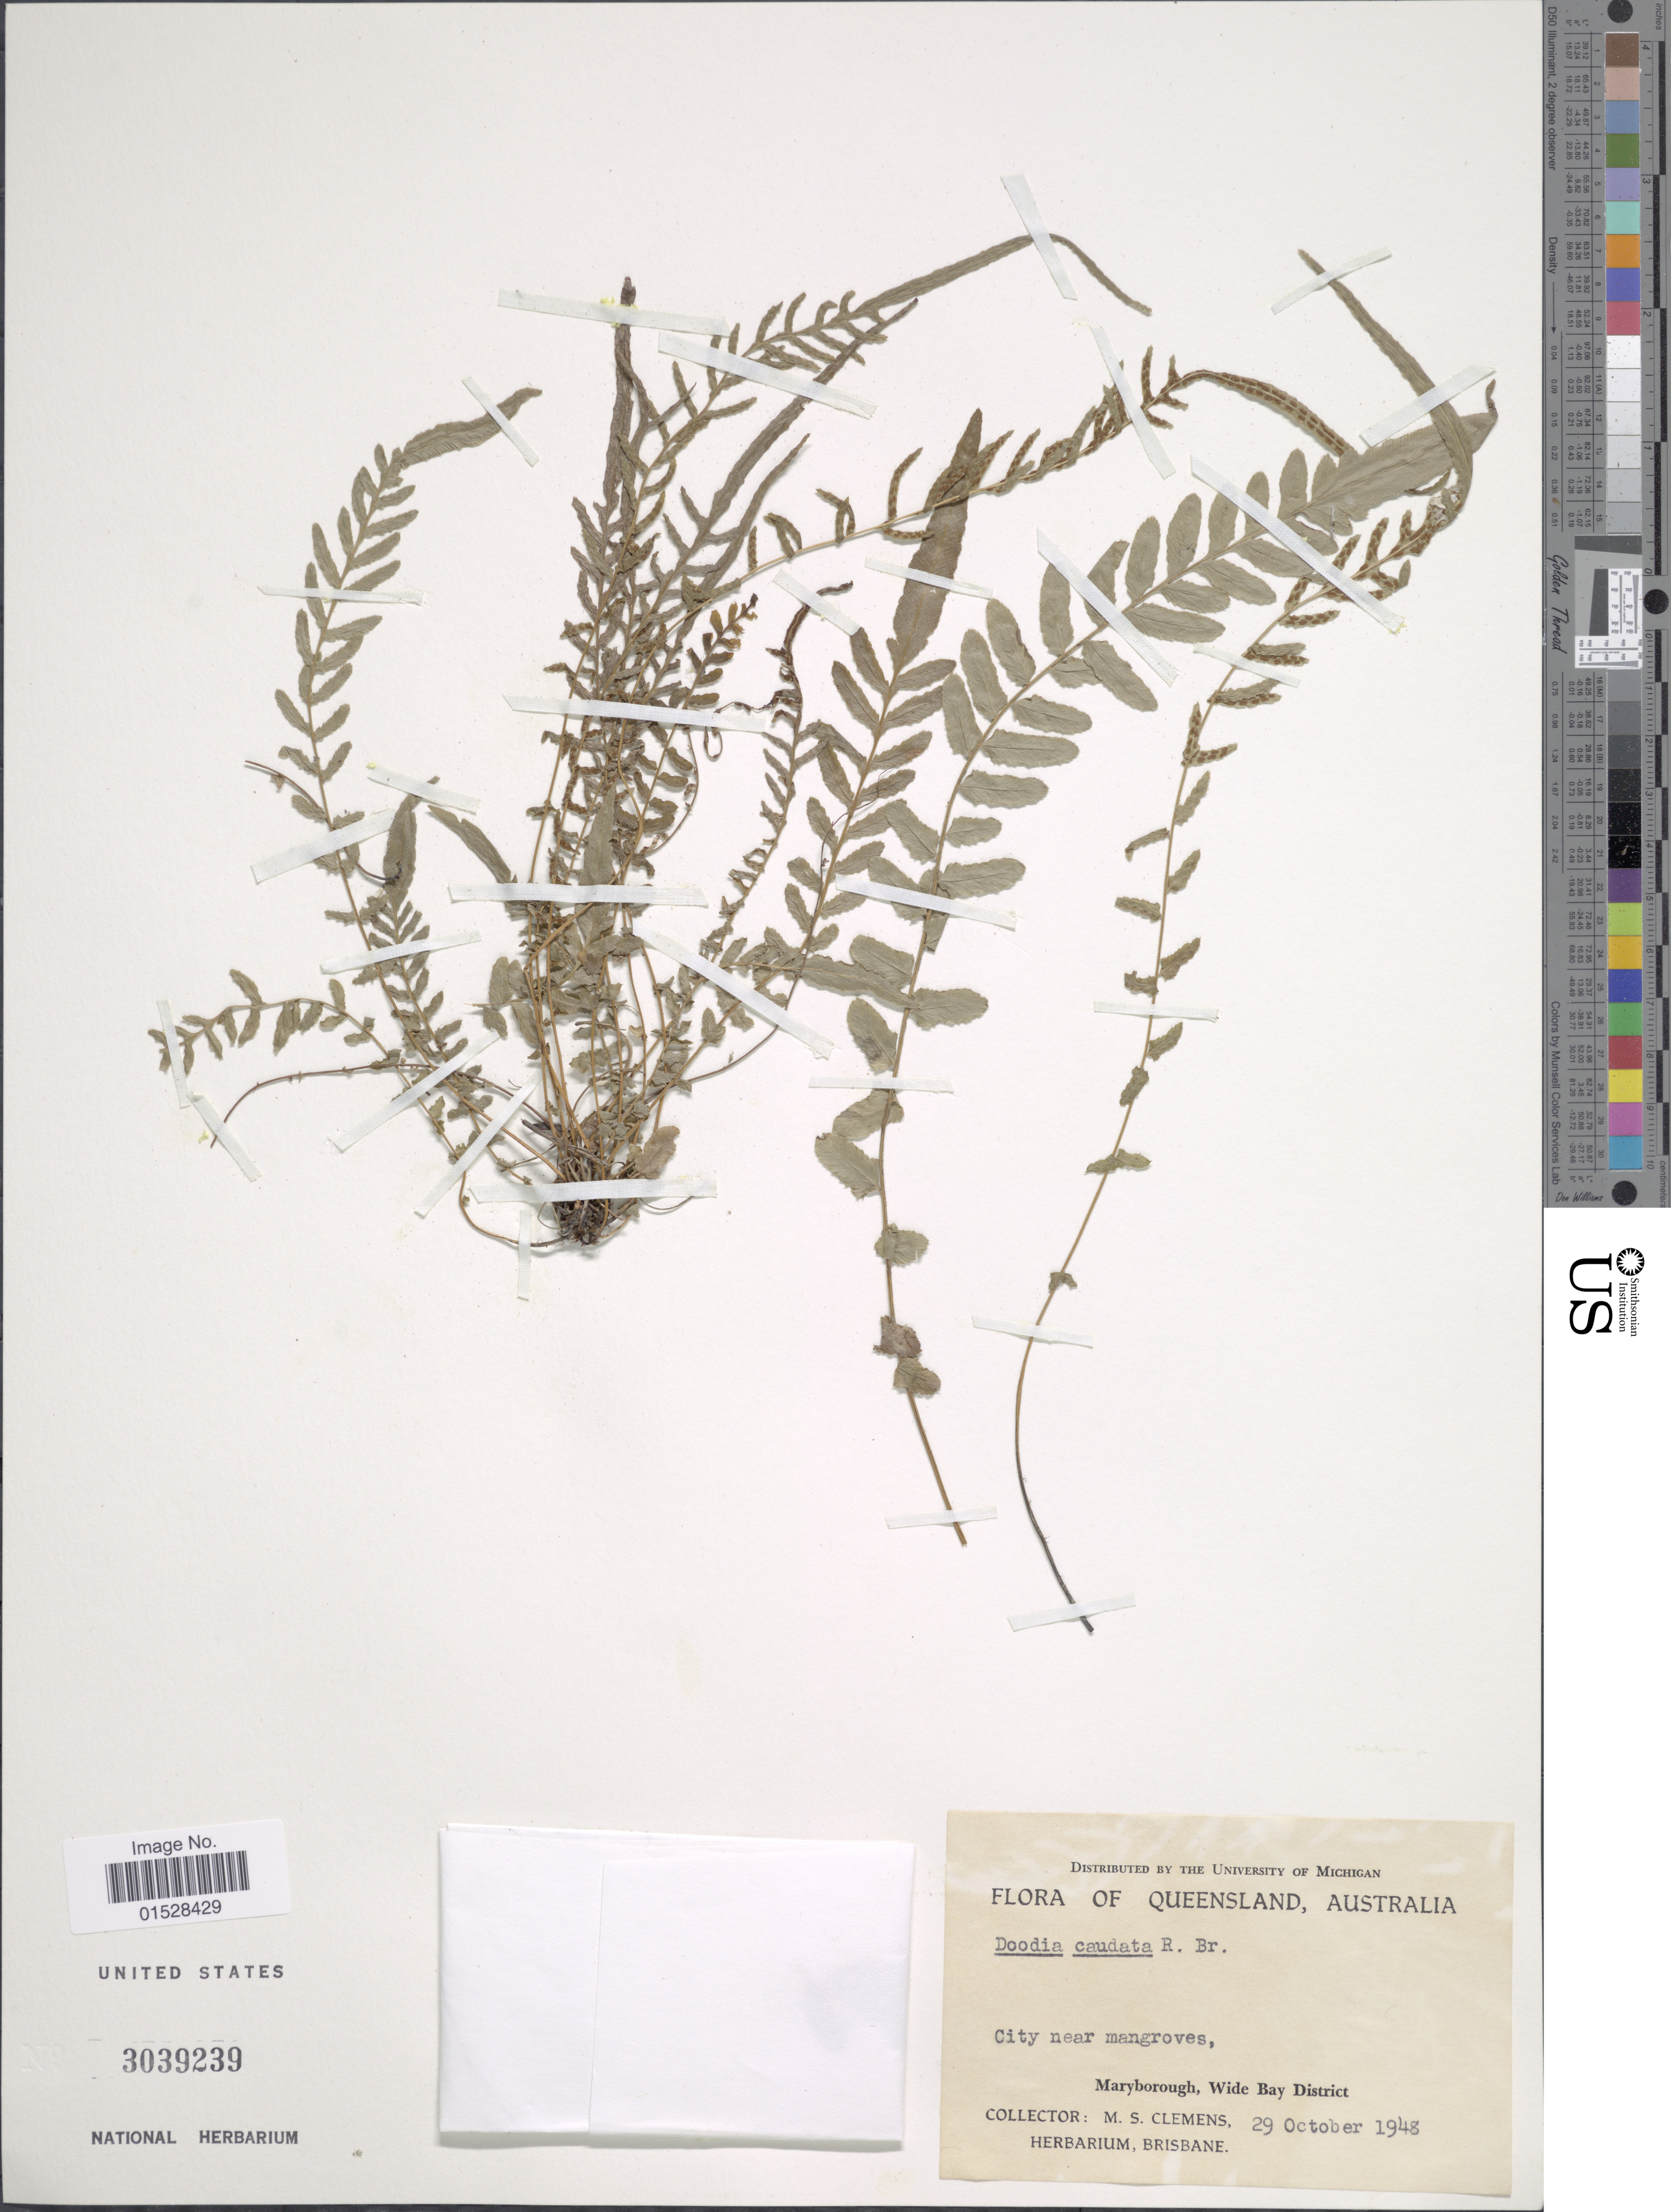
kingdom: Plantae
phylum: Tracheophyta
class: Polypodiopsida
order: Polypodiales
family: Blechnaceae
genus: Blechnum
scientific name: Blechnum spinulosum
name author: Poir.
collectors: M. S. Clemens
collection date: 1948-10-29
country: Australia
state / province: Queensland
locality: City near mangroves, Maryborough, Wide Bay District.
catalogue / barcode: US 3039239